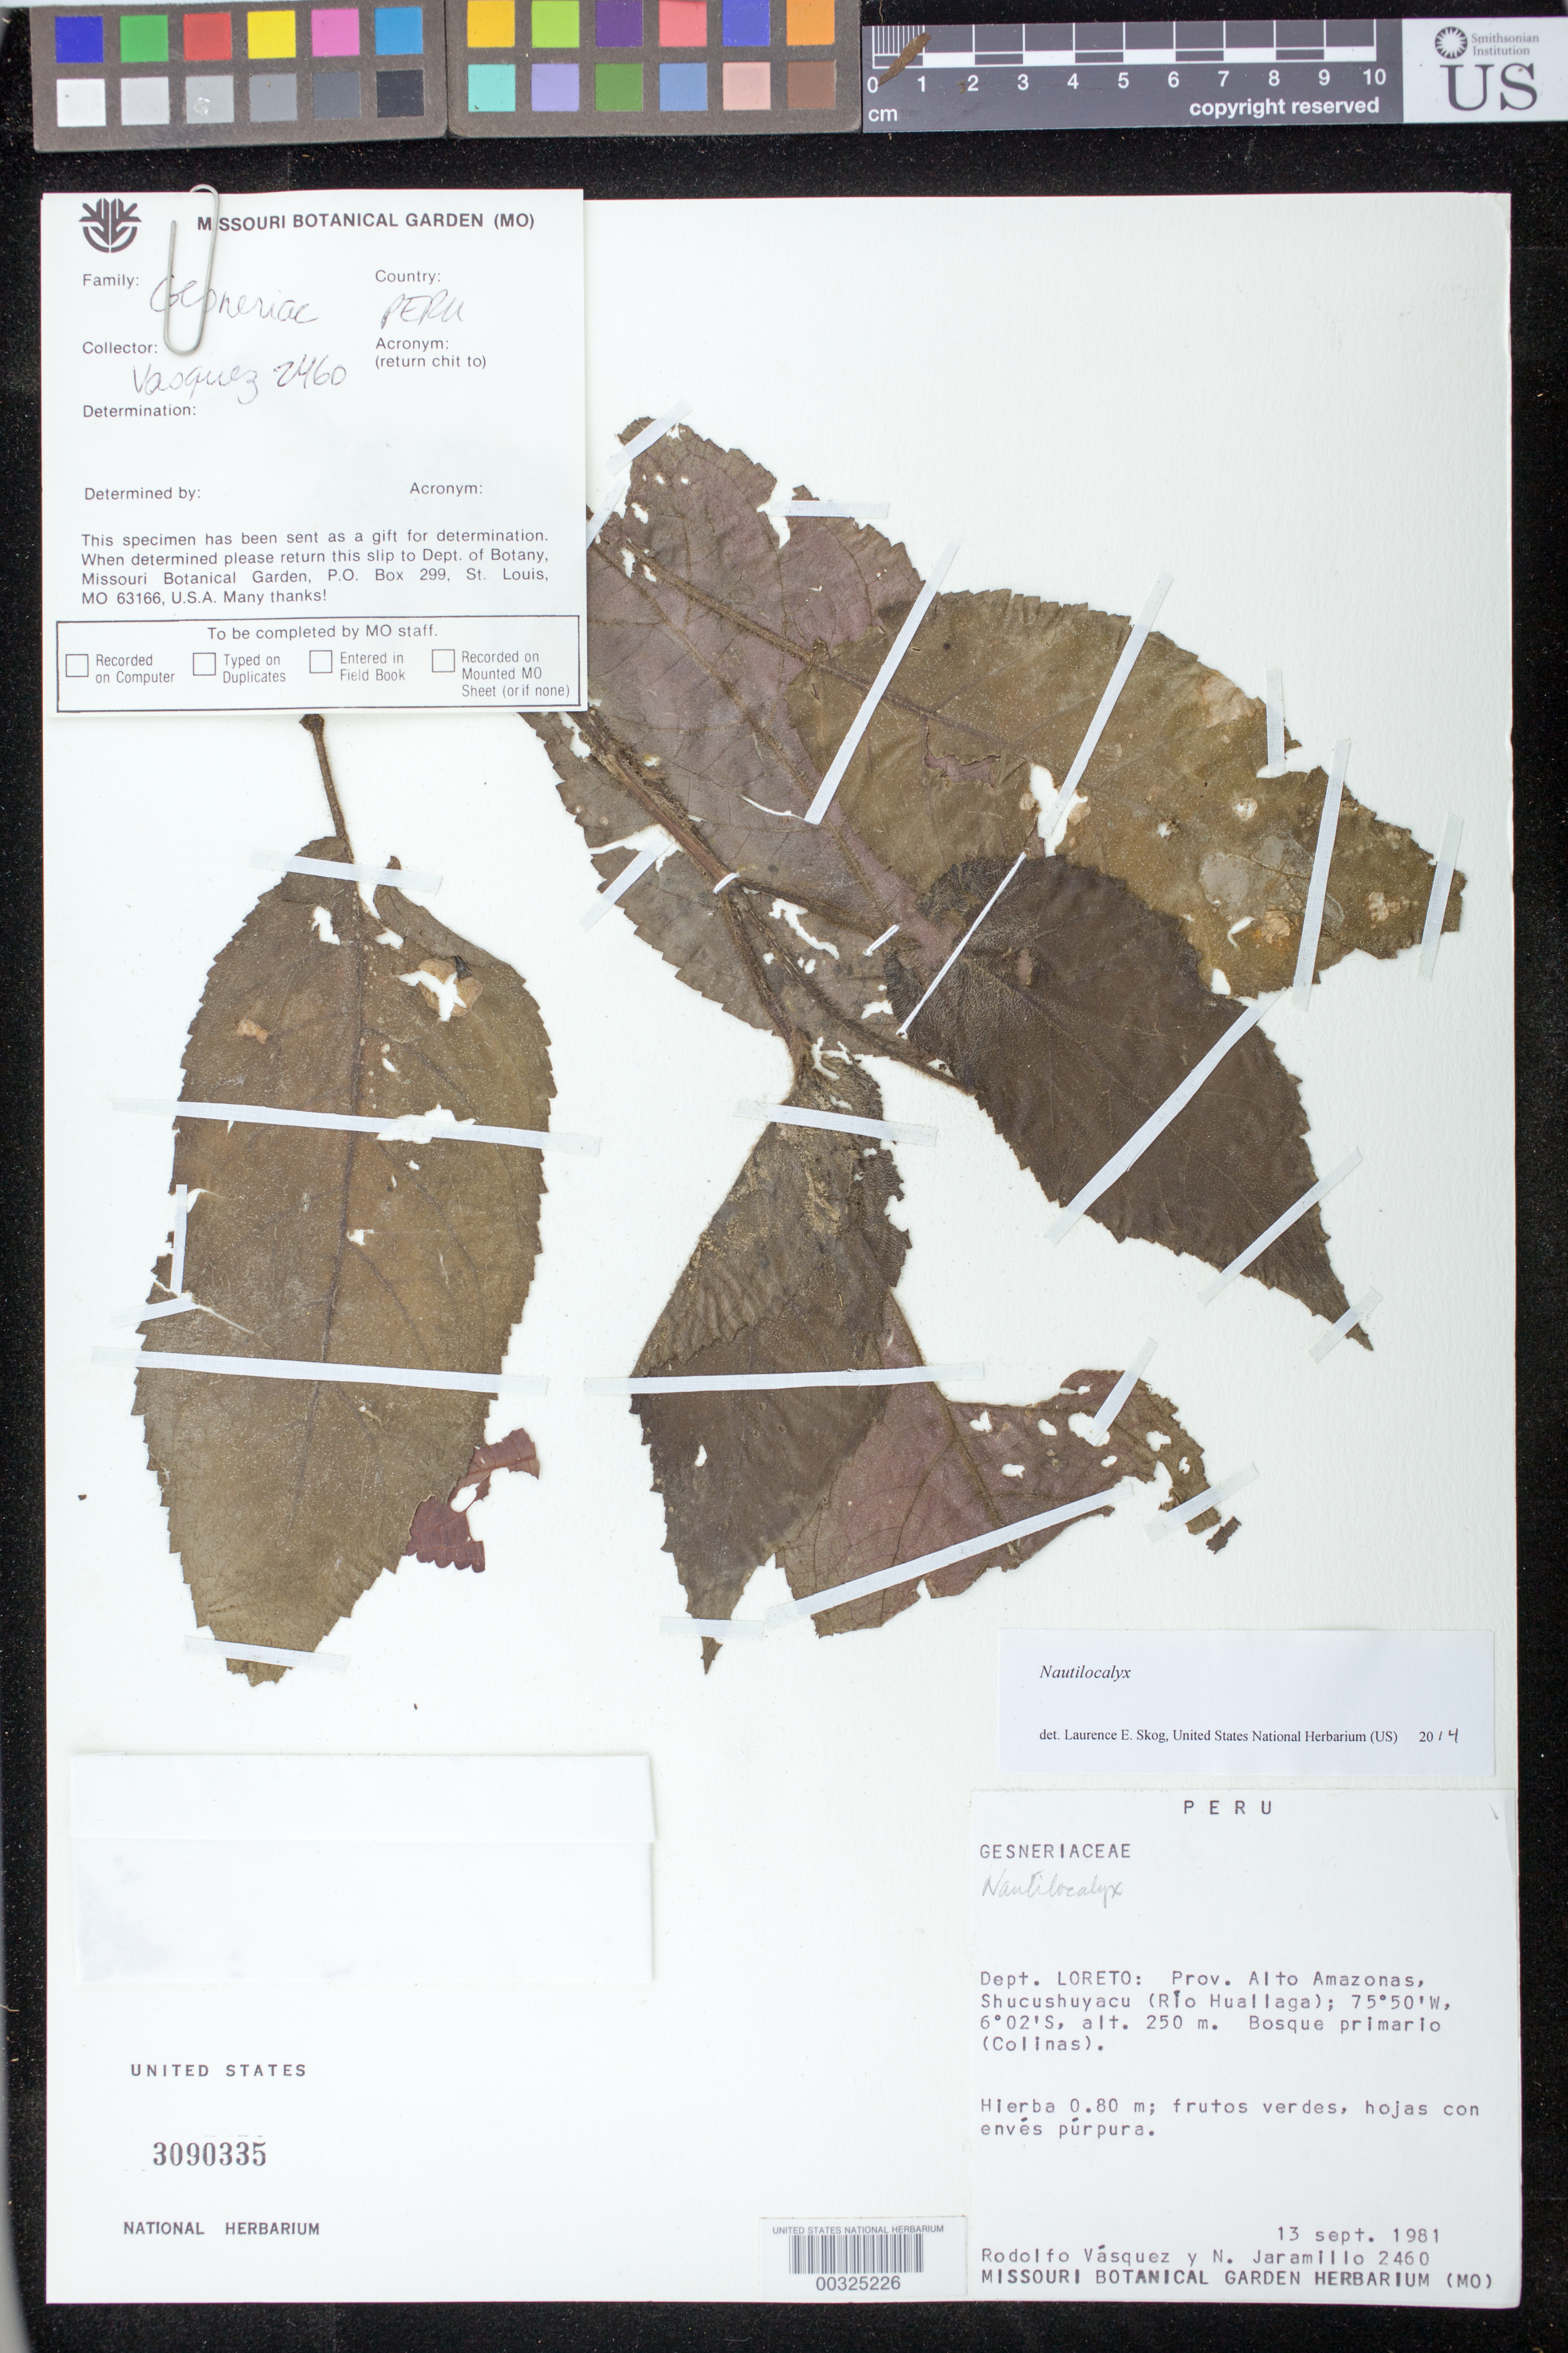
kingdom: Plantae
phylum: Tracheophyta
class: Magnoliopsida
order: Lamiales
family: Gesneriaceae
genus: Nautilocalyx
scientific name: Nautilocalyx sp.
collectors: R. Vásquez & N. Jaramillo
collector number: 2460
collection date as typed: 13 Sep 1981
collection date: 1981-09-13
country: Peru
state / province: Loreto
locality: Prov. Alto Amazonas; Shucushuyacu (Rio Huallaga)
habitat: Bosque primario (Colinas)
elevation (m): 250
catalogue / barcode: US 3090335